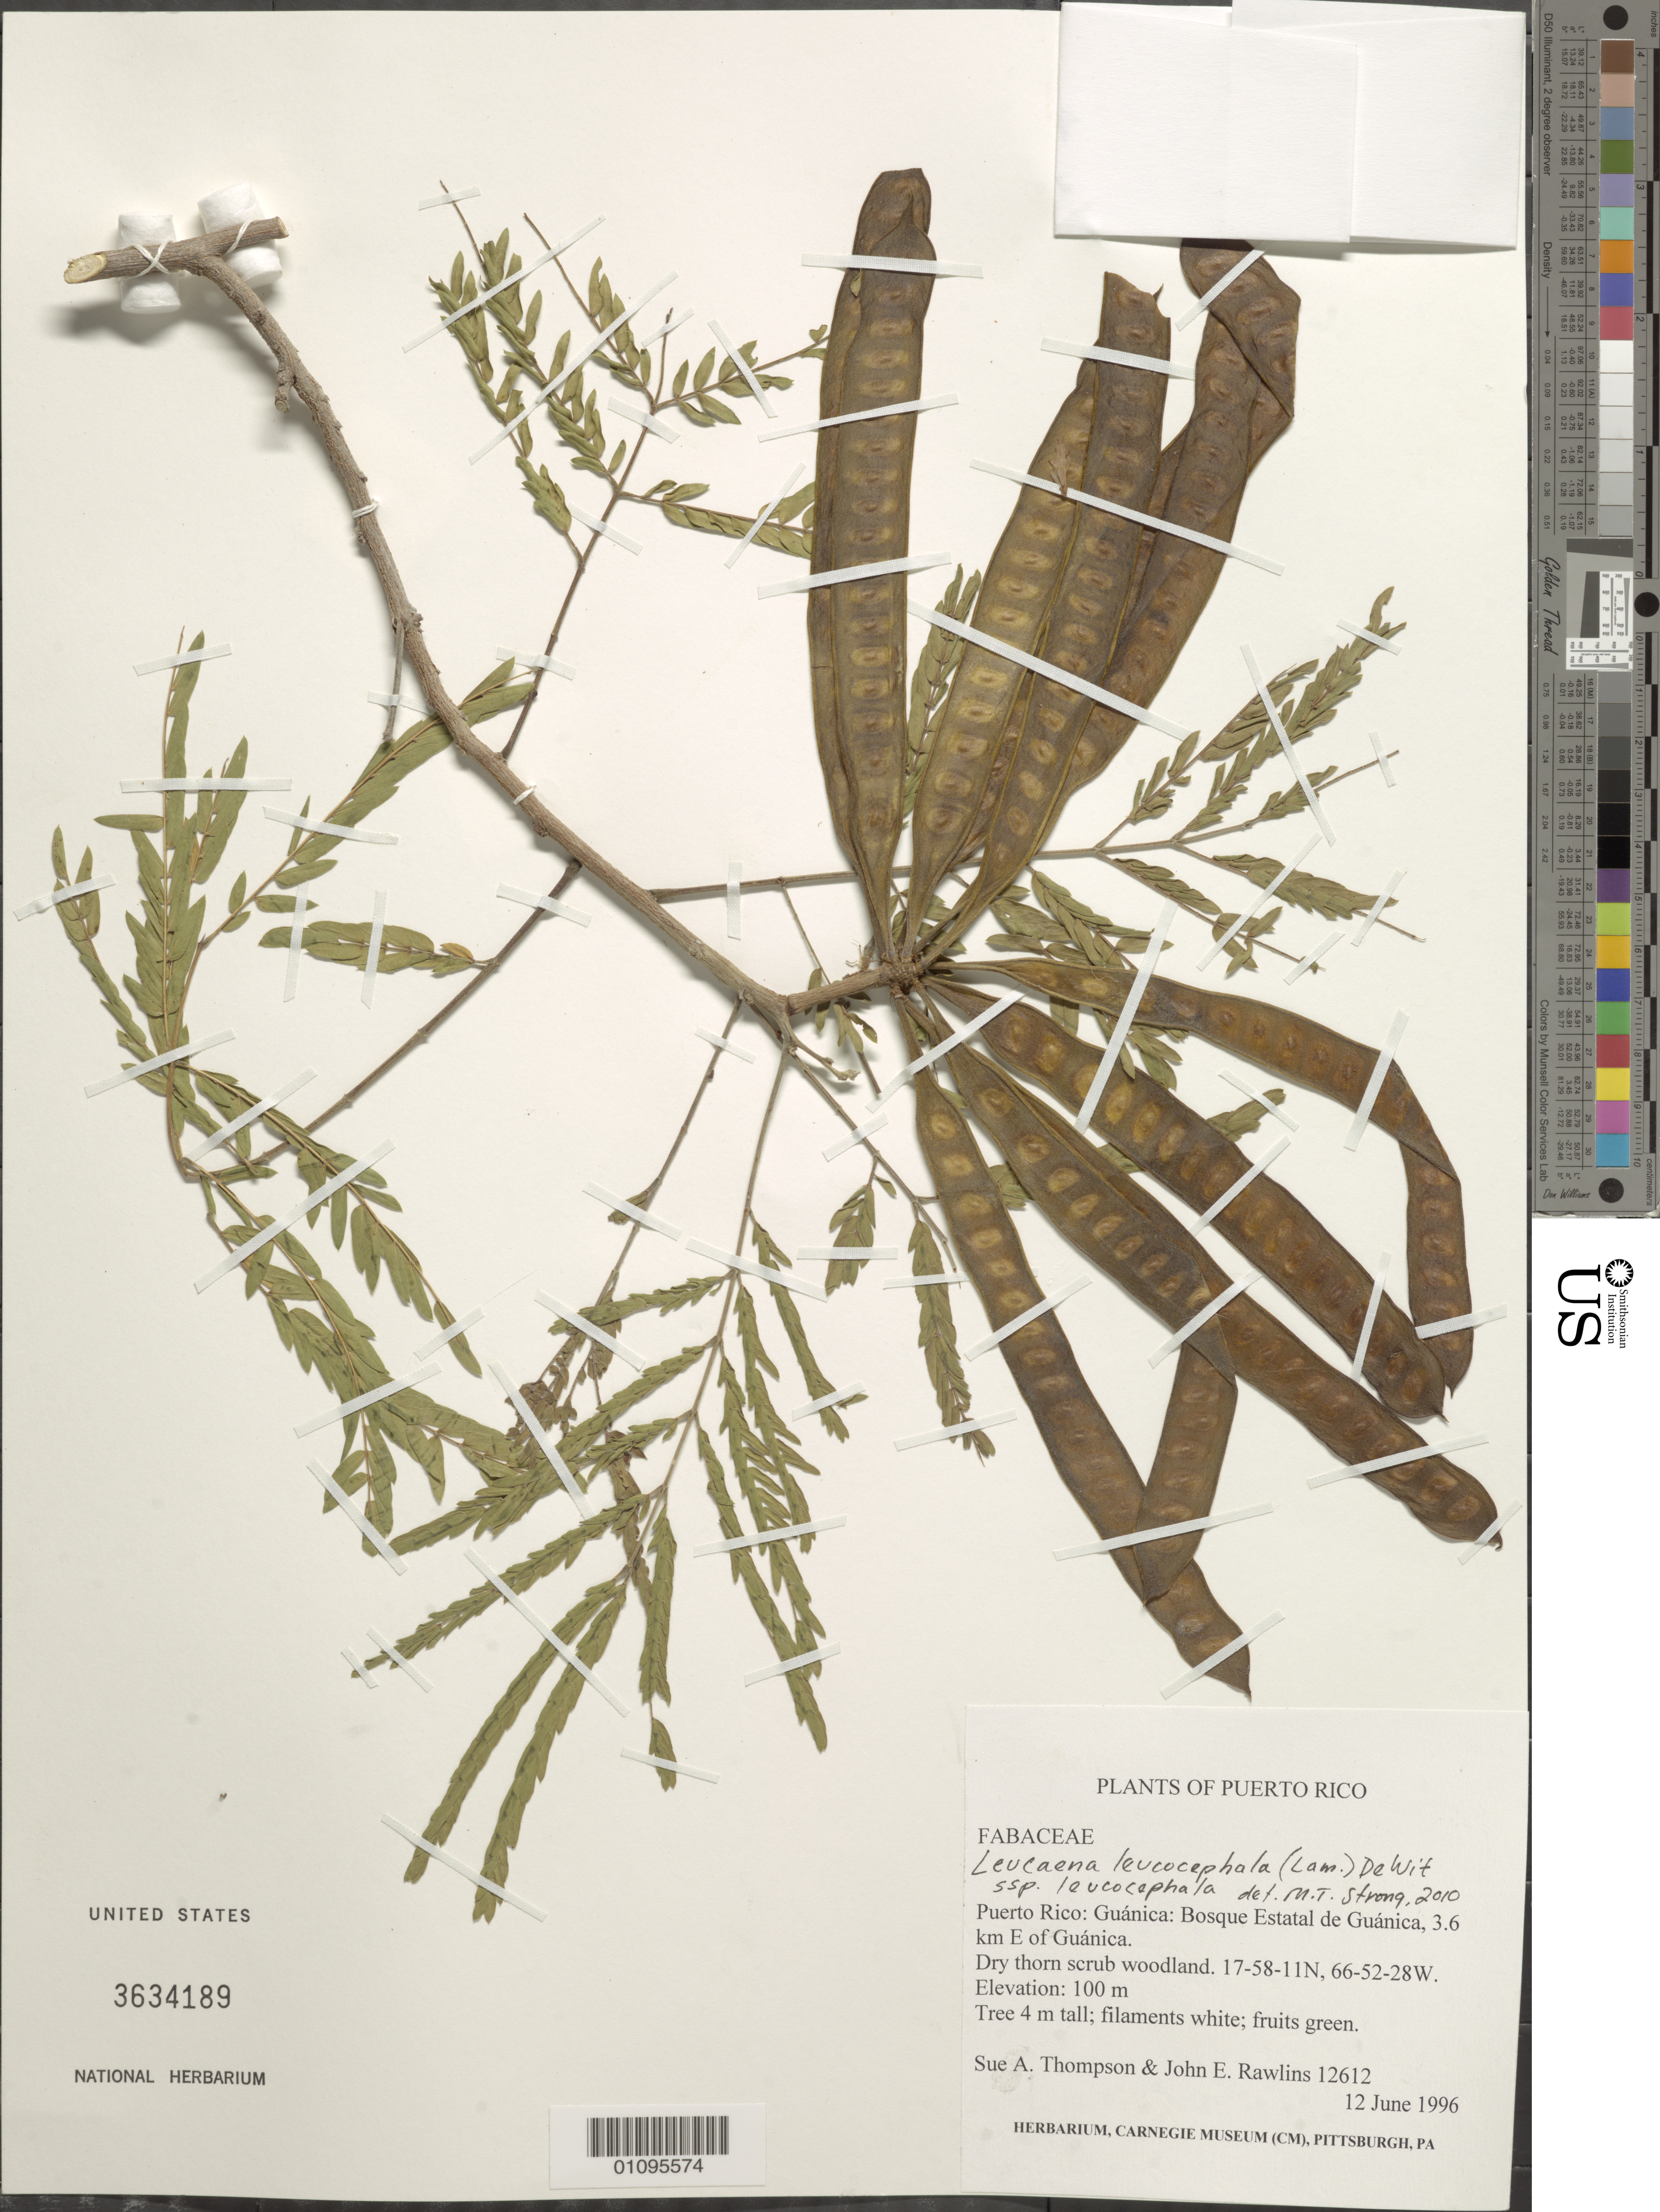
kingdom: Plantae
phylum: Tracheophyta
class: Magnoliopsida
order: Fabales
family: Fabaceae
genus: Leucaena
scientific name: Leucaena leucocephala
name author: (Lam.) de Wit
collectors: S. A. Thompson & J. Rawlins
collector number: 12612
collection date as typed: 12 Jun 1996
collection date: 1996-06-12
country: Puerto Rico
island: Puerto Rico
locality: Guánica: Bosque Estatal de Guánica, 3.6 km E of Guánica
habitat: Dry thorn scrub woodland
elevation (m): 100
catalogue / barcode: US 3634189